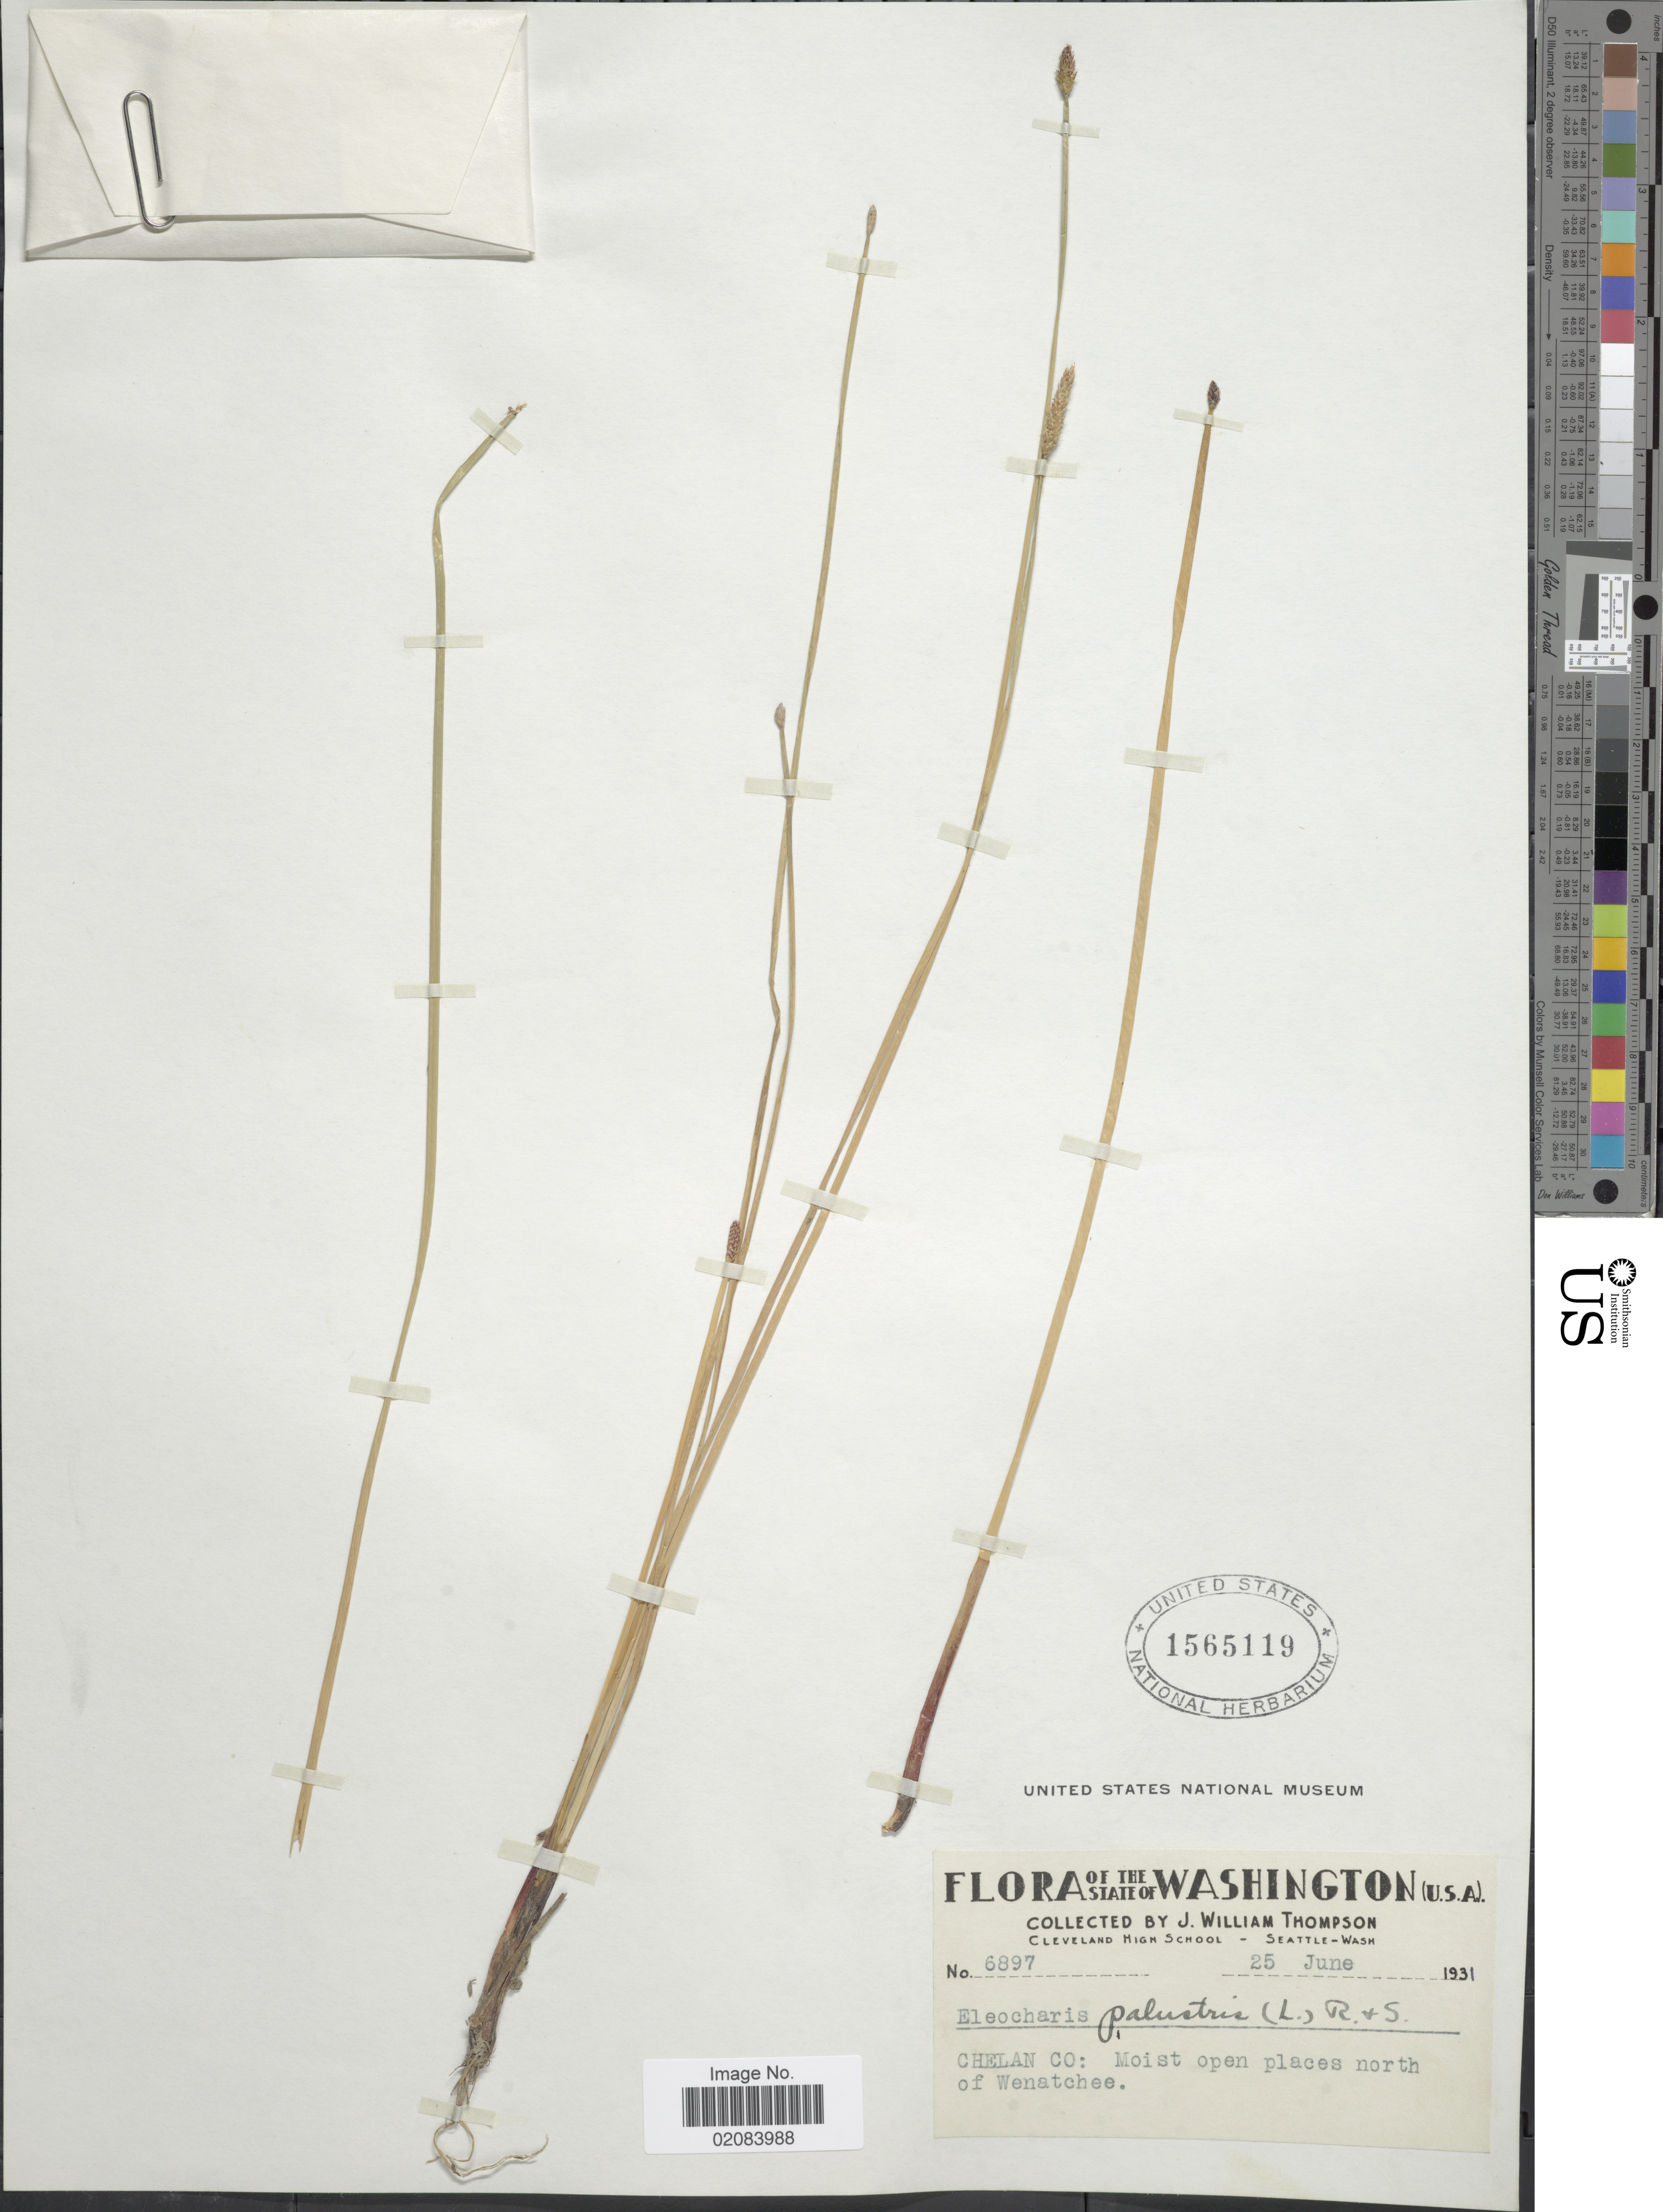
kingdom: Plantae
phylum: Tracheophyta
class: Liliopsida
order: Poales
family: Cyperaceae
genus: Eleocharis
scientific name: Eleocharis palustris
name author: (L.) Roem. & Schult.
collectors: J. W. Thompson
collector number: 6897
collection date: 1931-06-25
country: United States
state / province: Washington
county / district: Chelan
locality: Chelan Co: Moist open places north of Wenatchee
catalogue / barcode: US 1565119